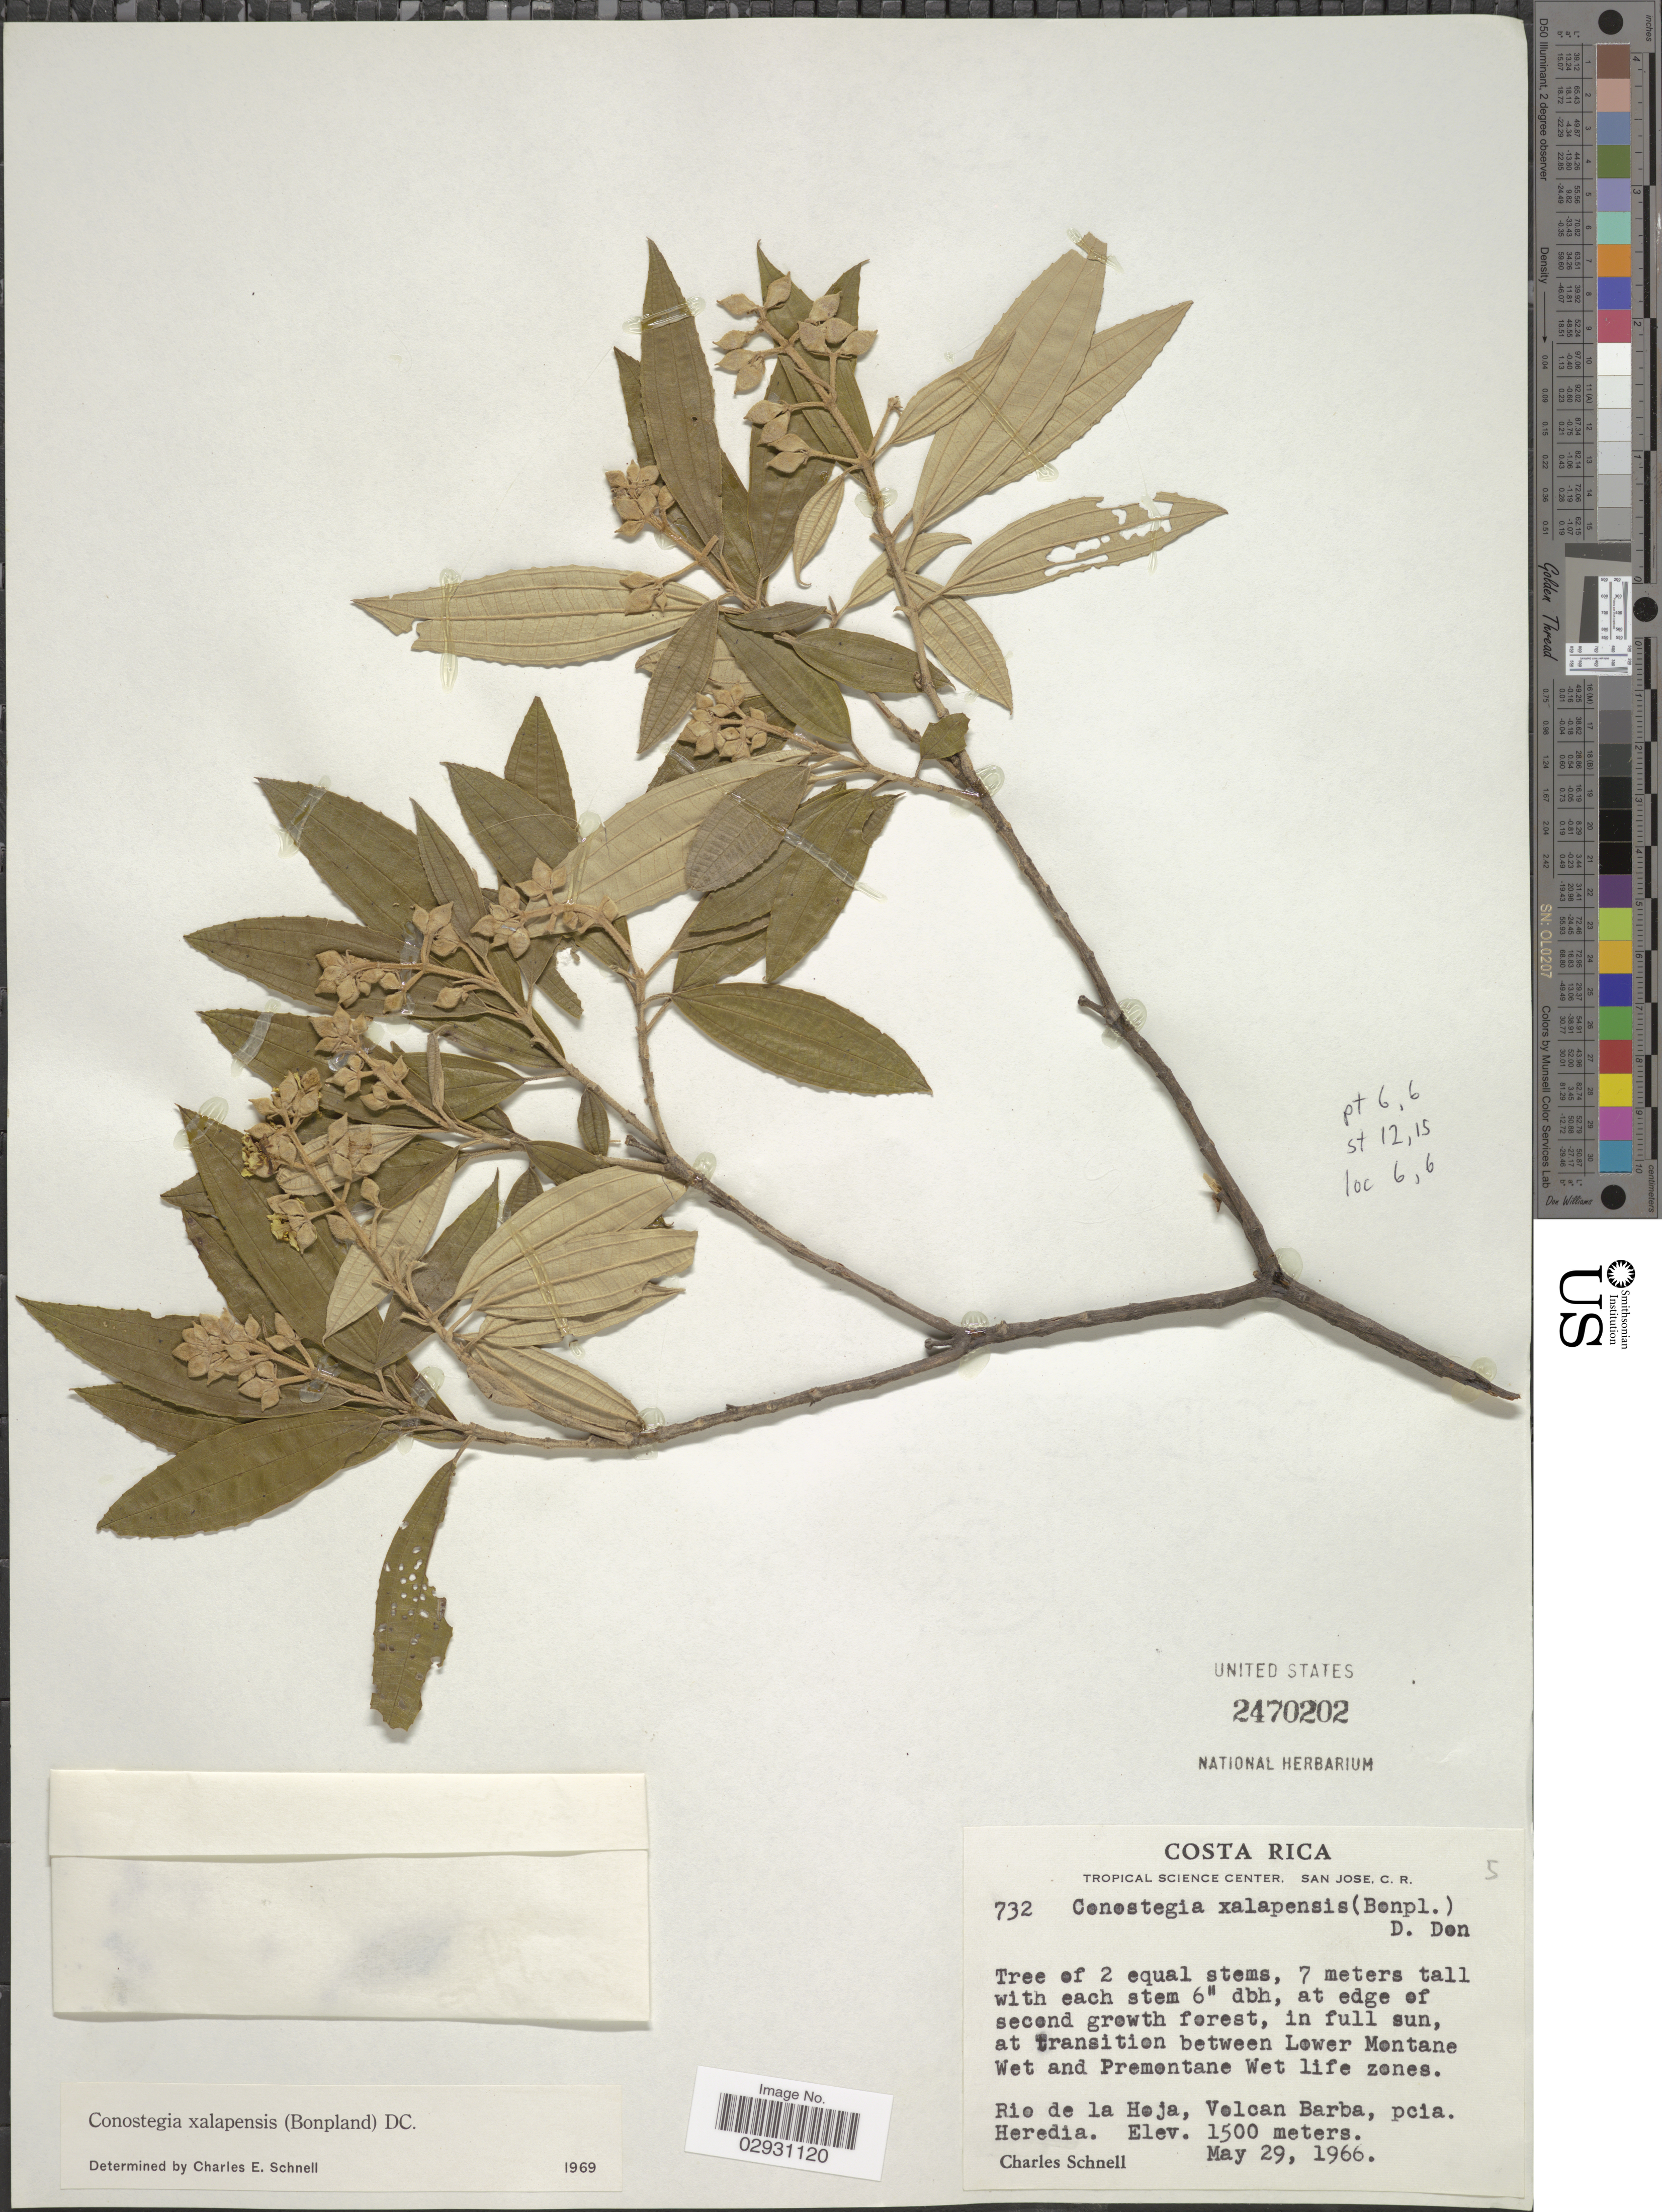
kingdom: Plantae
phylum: Tracheophyta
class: Magnoliopsida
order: Myrtales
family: Melastomataceae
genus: Conostegia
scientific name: Conostegia quadrangularis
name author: Schltdl. ex Steud.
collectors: C. Schnell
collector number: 732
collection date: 1966-05-29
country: Costa Rica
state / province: Heredia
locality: At transition between Lower Montane Wet and Premontane Wet life zones. Rio de la Hoja, Volcan Barba.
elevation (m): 1500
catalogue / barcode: US 2470202